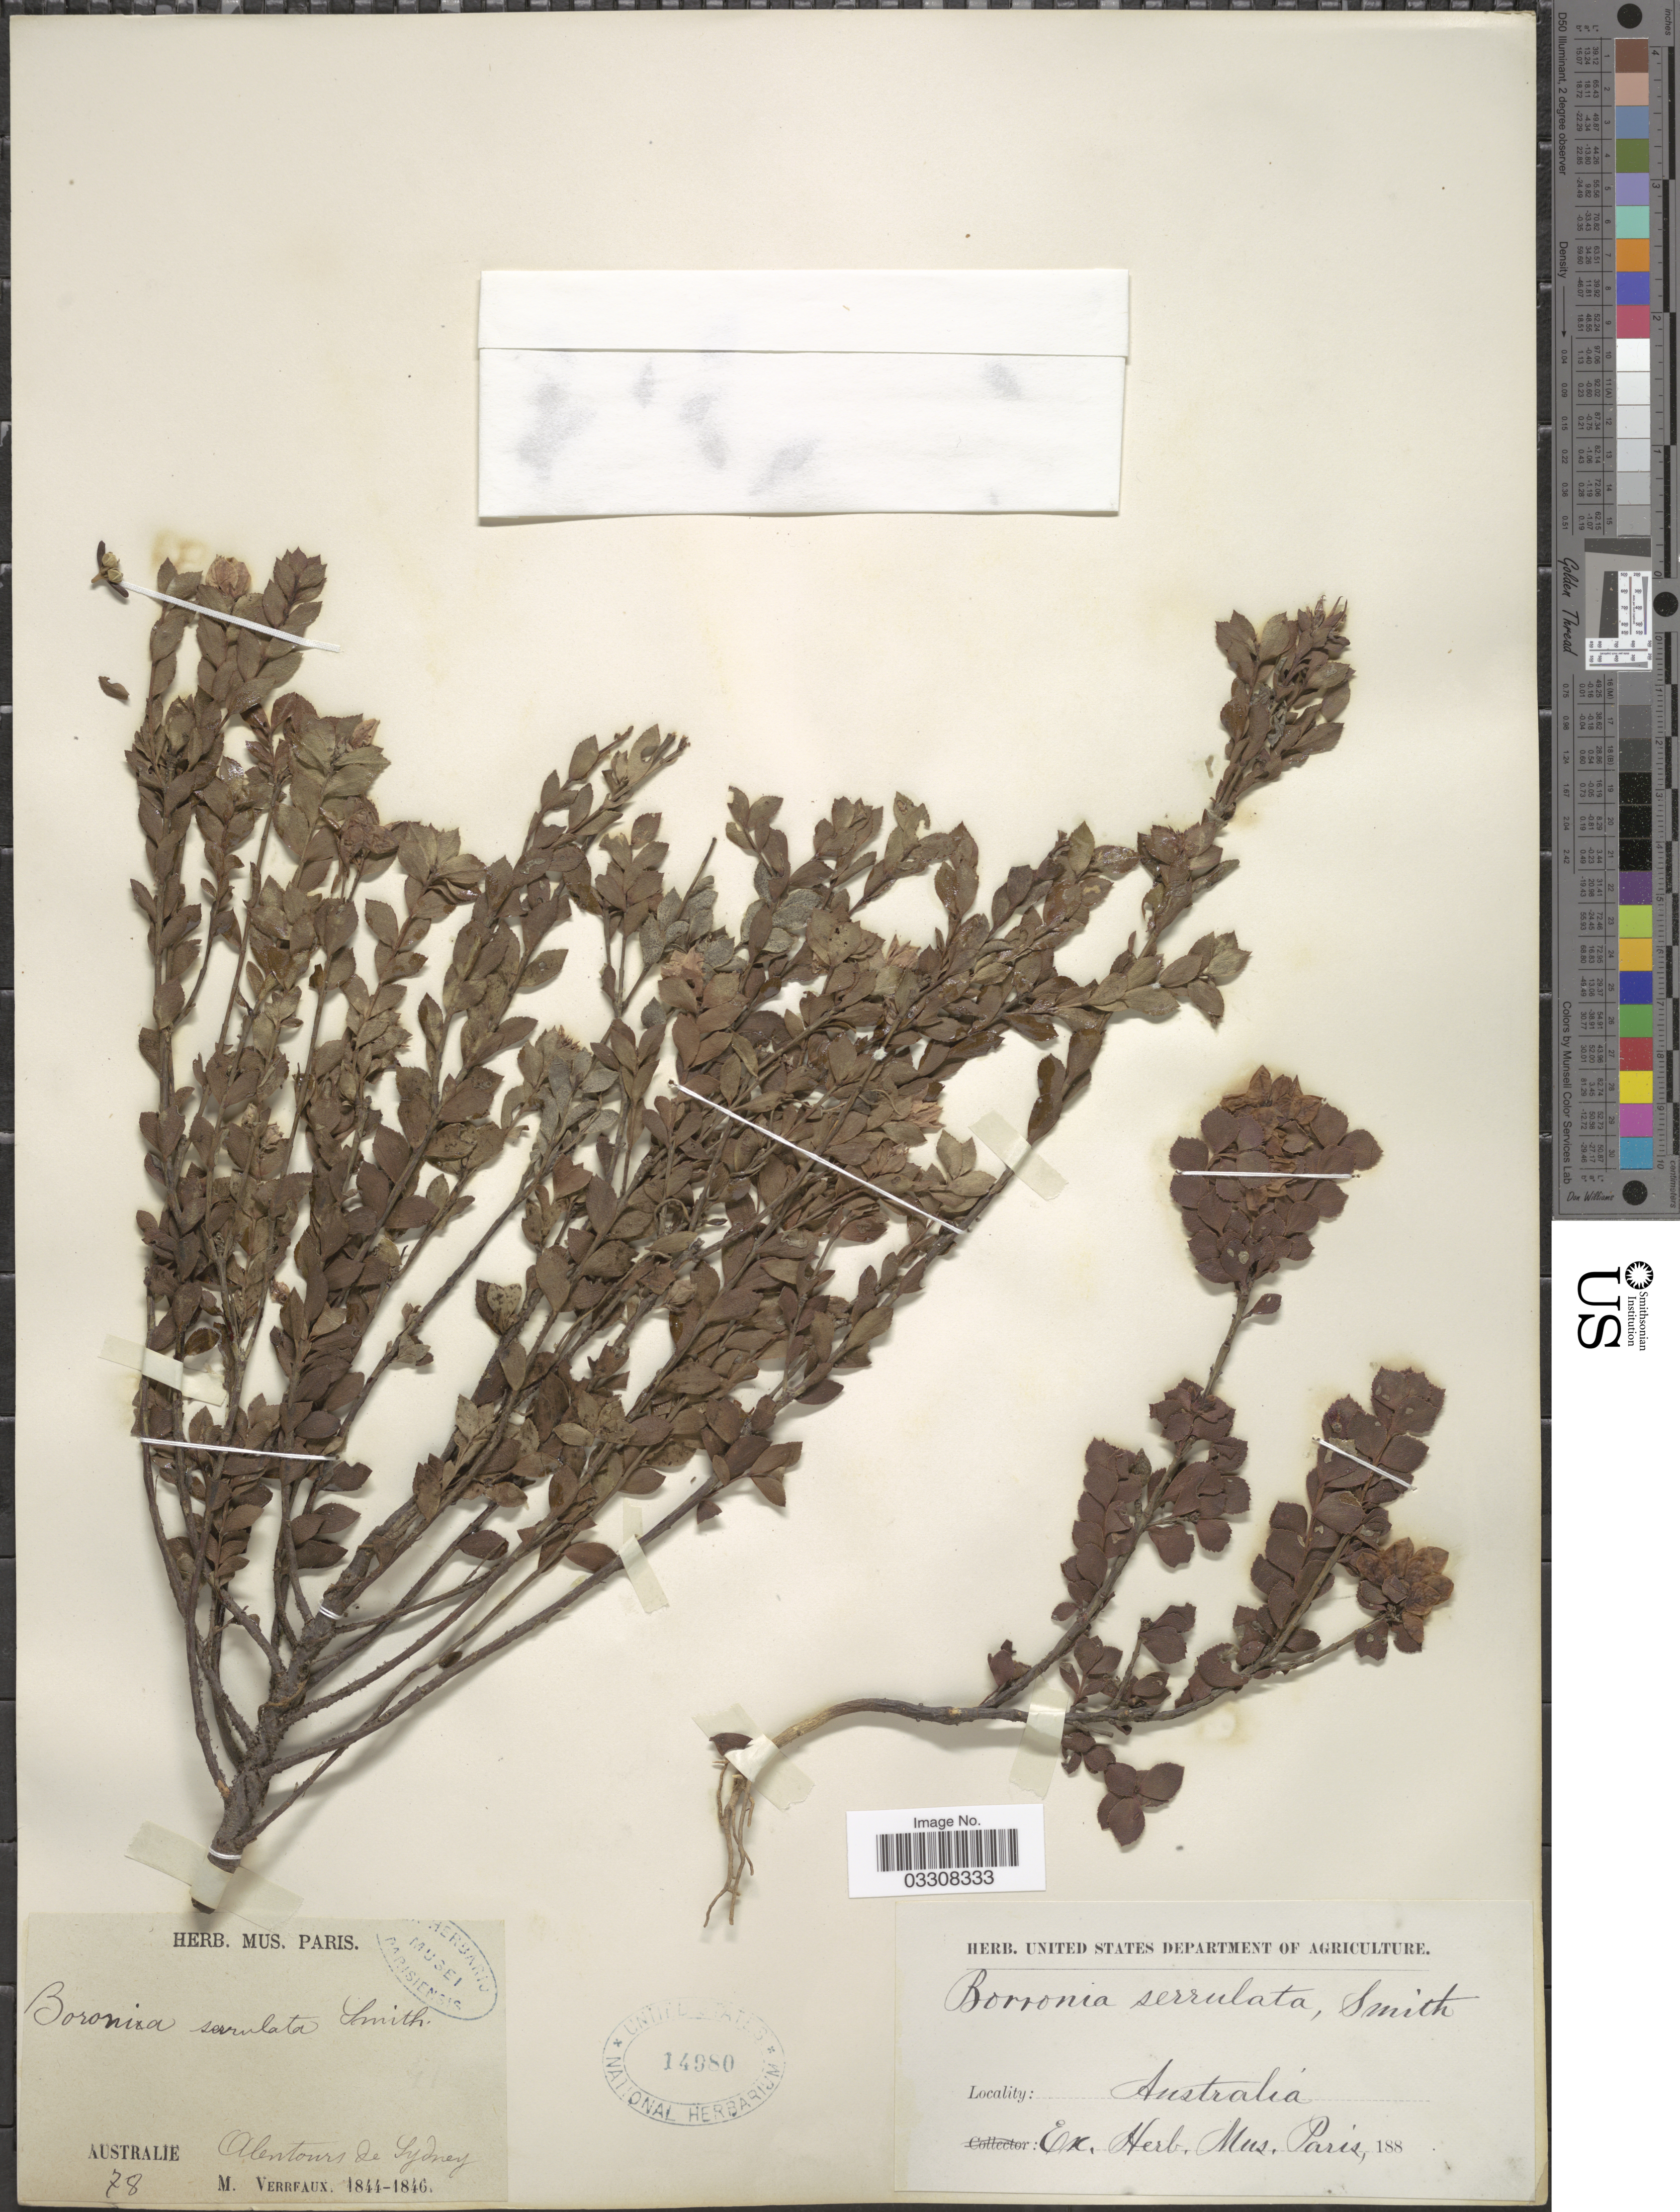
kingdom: Plantae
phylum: Tracheophyta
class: Magnoliopsida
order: Sapindales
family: Rutaceae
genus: Boronia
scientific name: Boronia serrulata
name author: Sm.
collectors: M. Verreaux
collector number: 78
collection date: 1844/1846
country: Australia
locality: Alentours de Sydney.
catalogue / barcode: US 14980